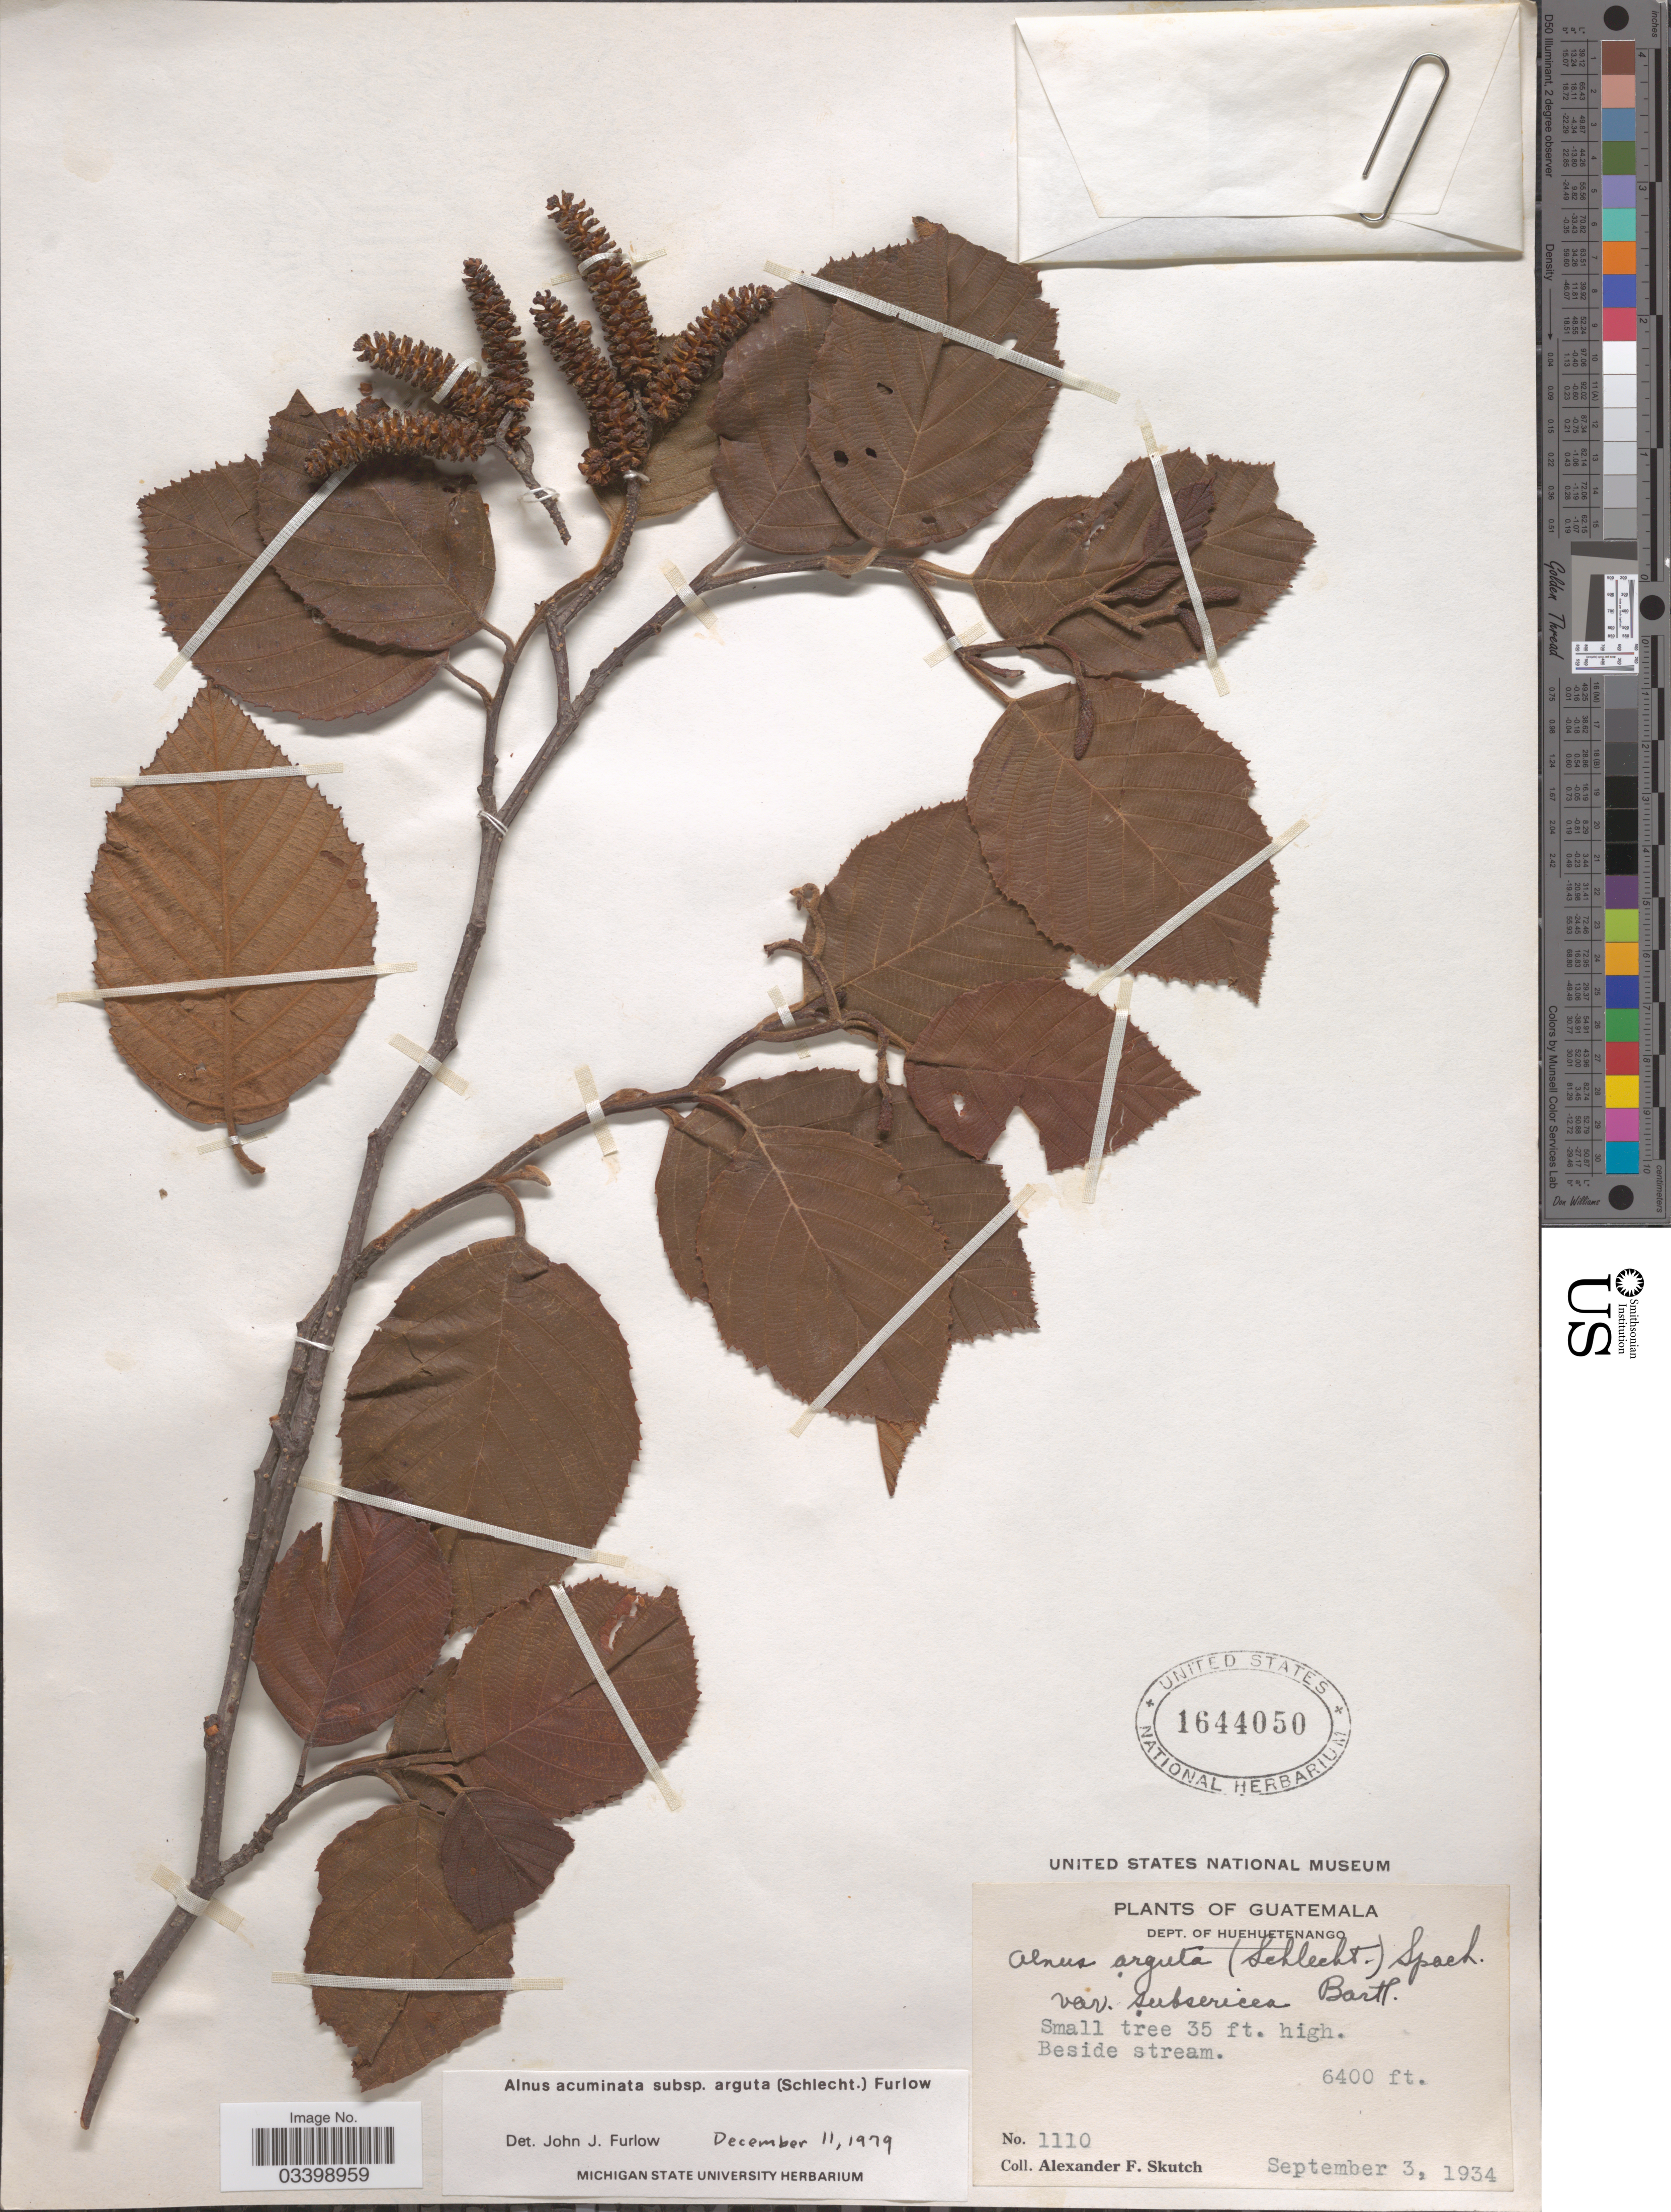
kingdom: Plantae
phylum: Tracheophyta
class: Magnoliopsida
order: Fagales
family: Betulaceae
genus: Alnus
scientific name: Alnus acuminata subsp. arguta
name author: (Schltdl.) Furlow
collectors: A. F. Skutch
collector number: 1110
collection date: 1934-09-03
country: Guatemala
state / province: Huehuetenango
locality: Dept. of Huehuetenango. Beside stream.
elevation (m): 1951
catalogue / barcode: US 1644050